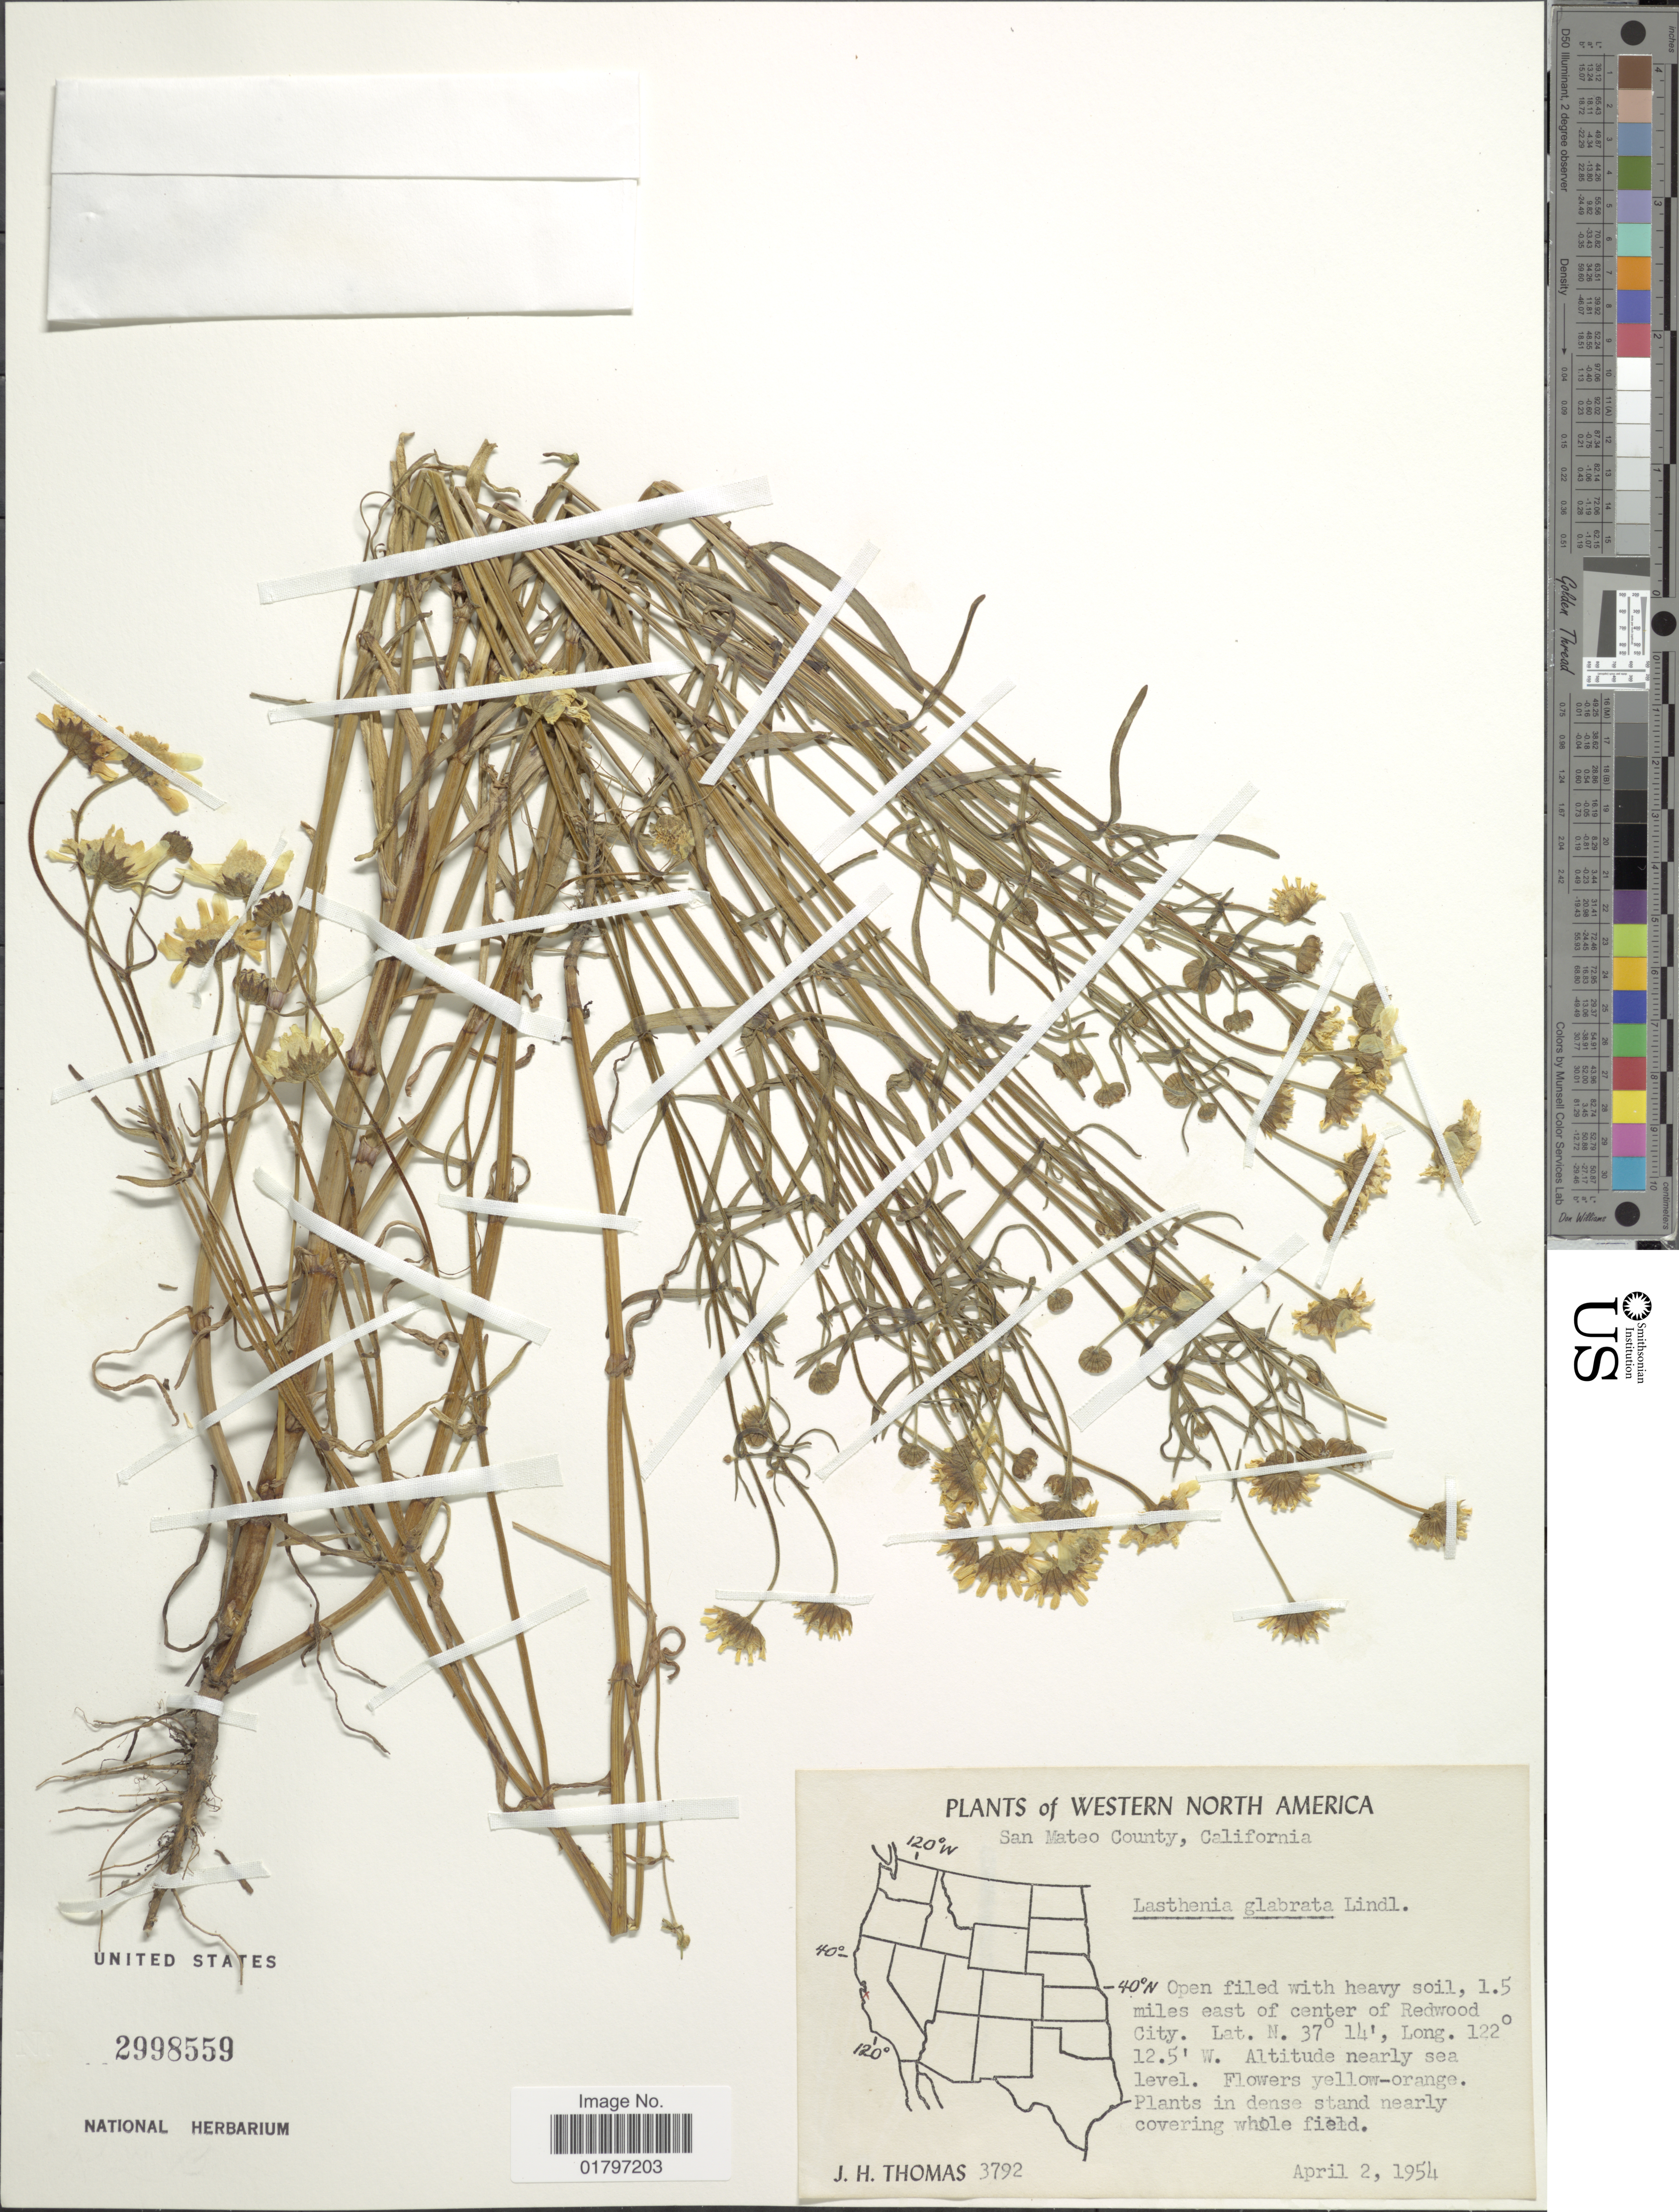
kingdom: Plantae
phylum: Tracheophyta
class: Magnoliopsida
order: Asterales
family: Asteraceae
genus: Lasthenia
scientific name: Lasthenia glabrata subsp. glabrata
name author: Lindl.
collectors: J. H. Thomas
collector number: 3792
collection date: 1954-04-02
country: United States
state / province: California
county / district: San Mateo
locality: Western North America. San Mateo County. 1.5 miles east of center of Redwood City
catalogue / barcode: US 2998559